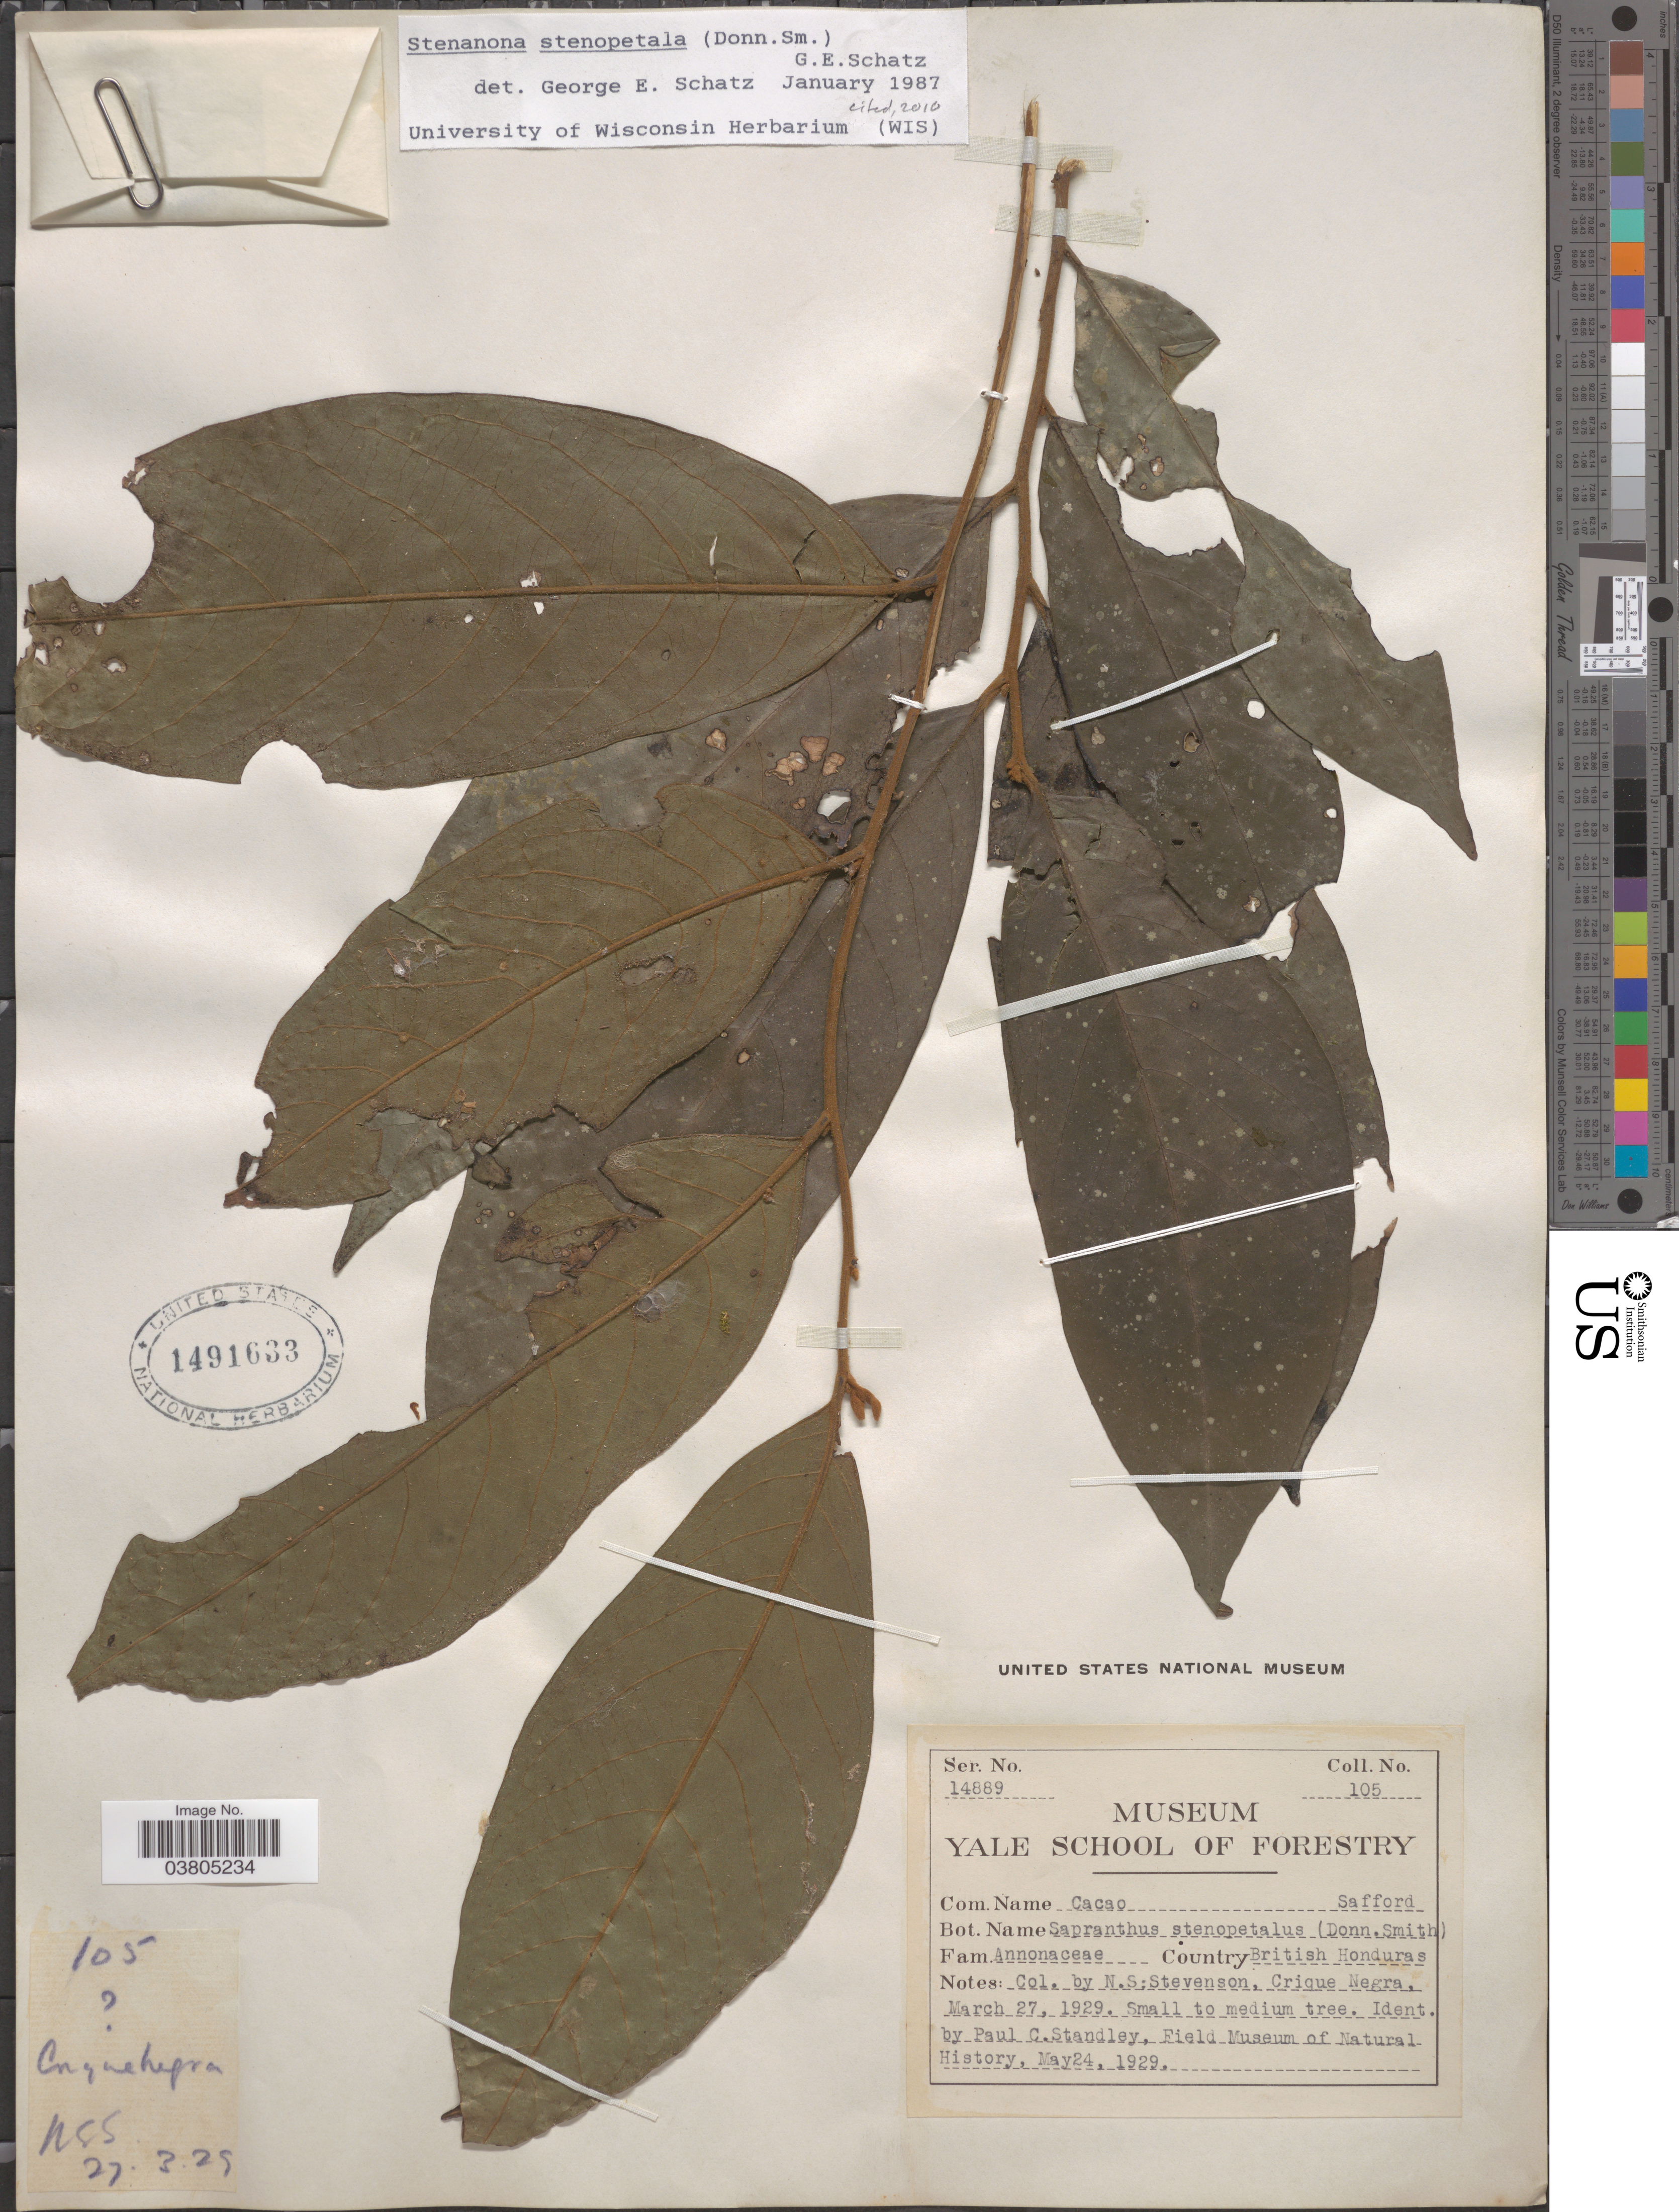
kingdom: Plantae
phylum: Tracheophyta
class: Magnoliopsida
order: Magnoliales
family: Annonaceae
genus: Stenanona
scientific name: Stenanona stenopetala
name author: (Donn. Sm.) G.E. Schatz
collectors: N. Stevenson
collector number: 105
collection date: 1929-03-27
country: Belize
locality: British Honduras. Crique Negra.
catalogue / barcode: US 1491633